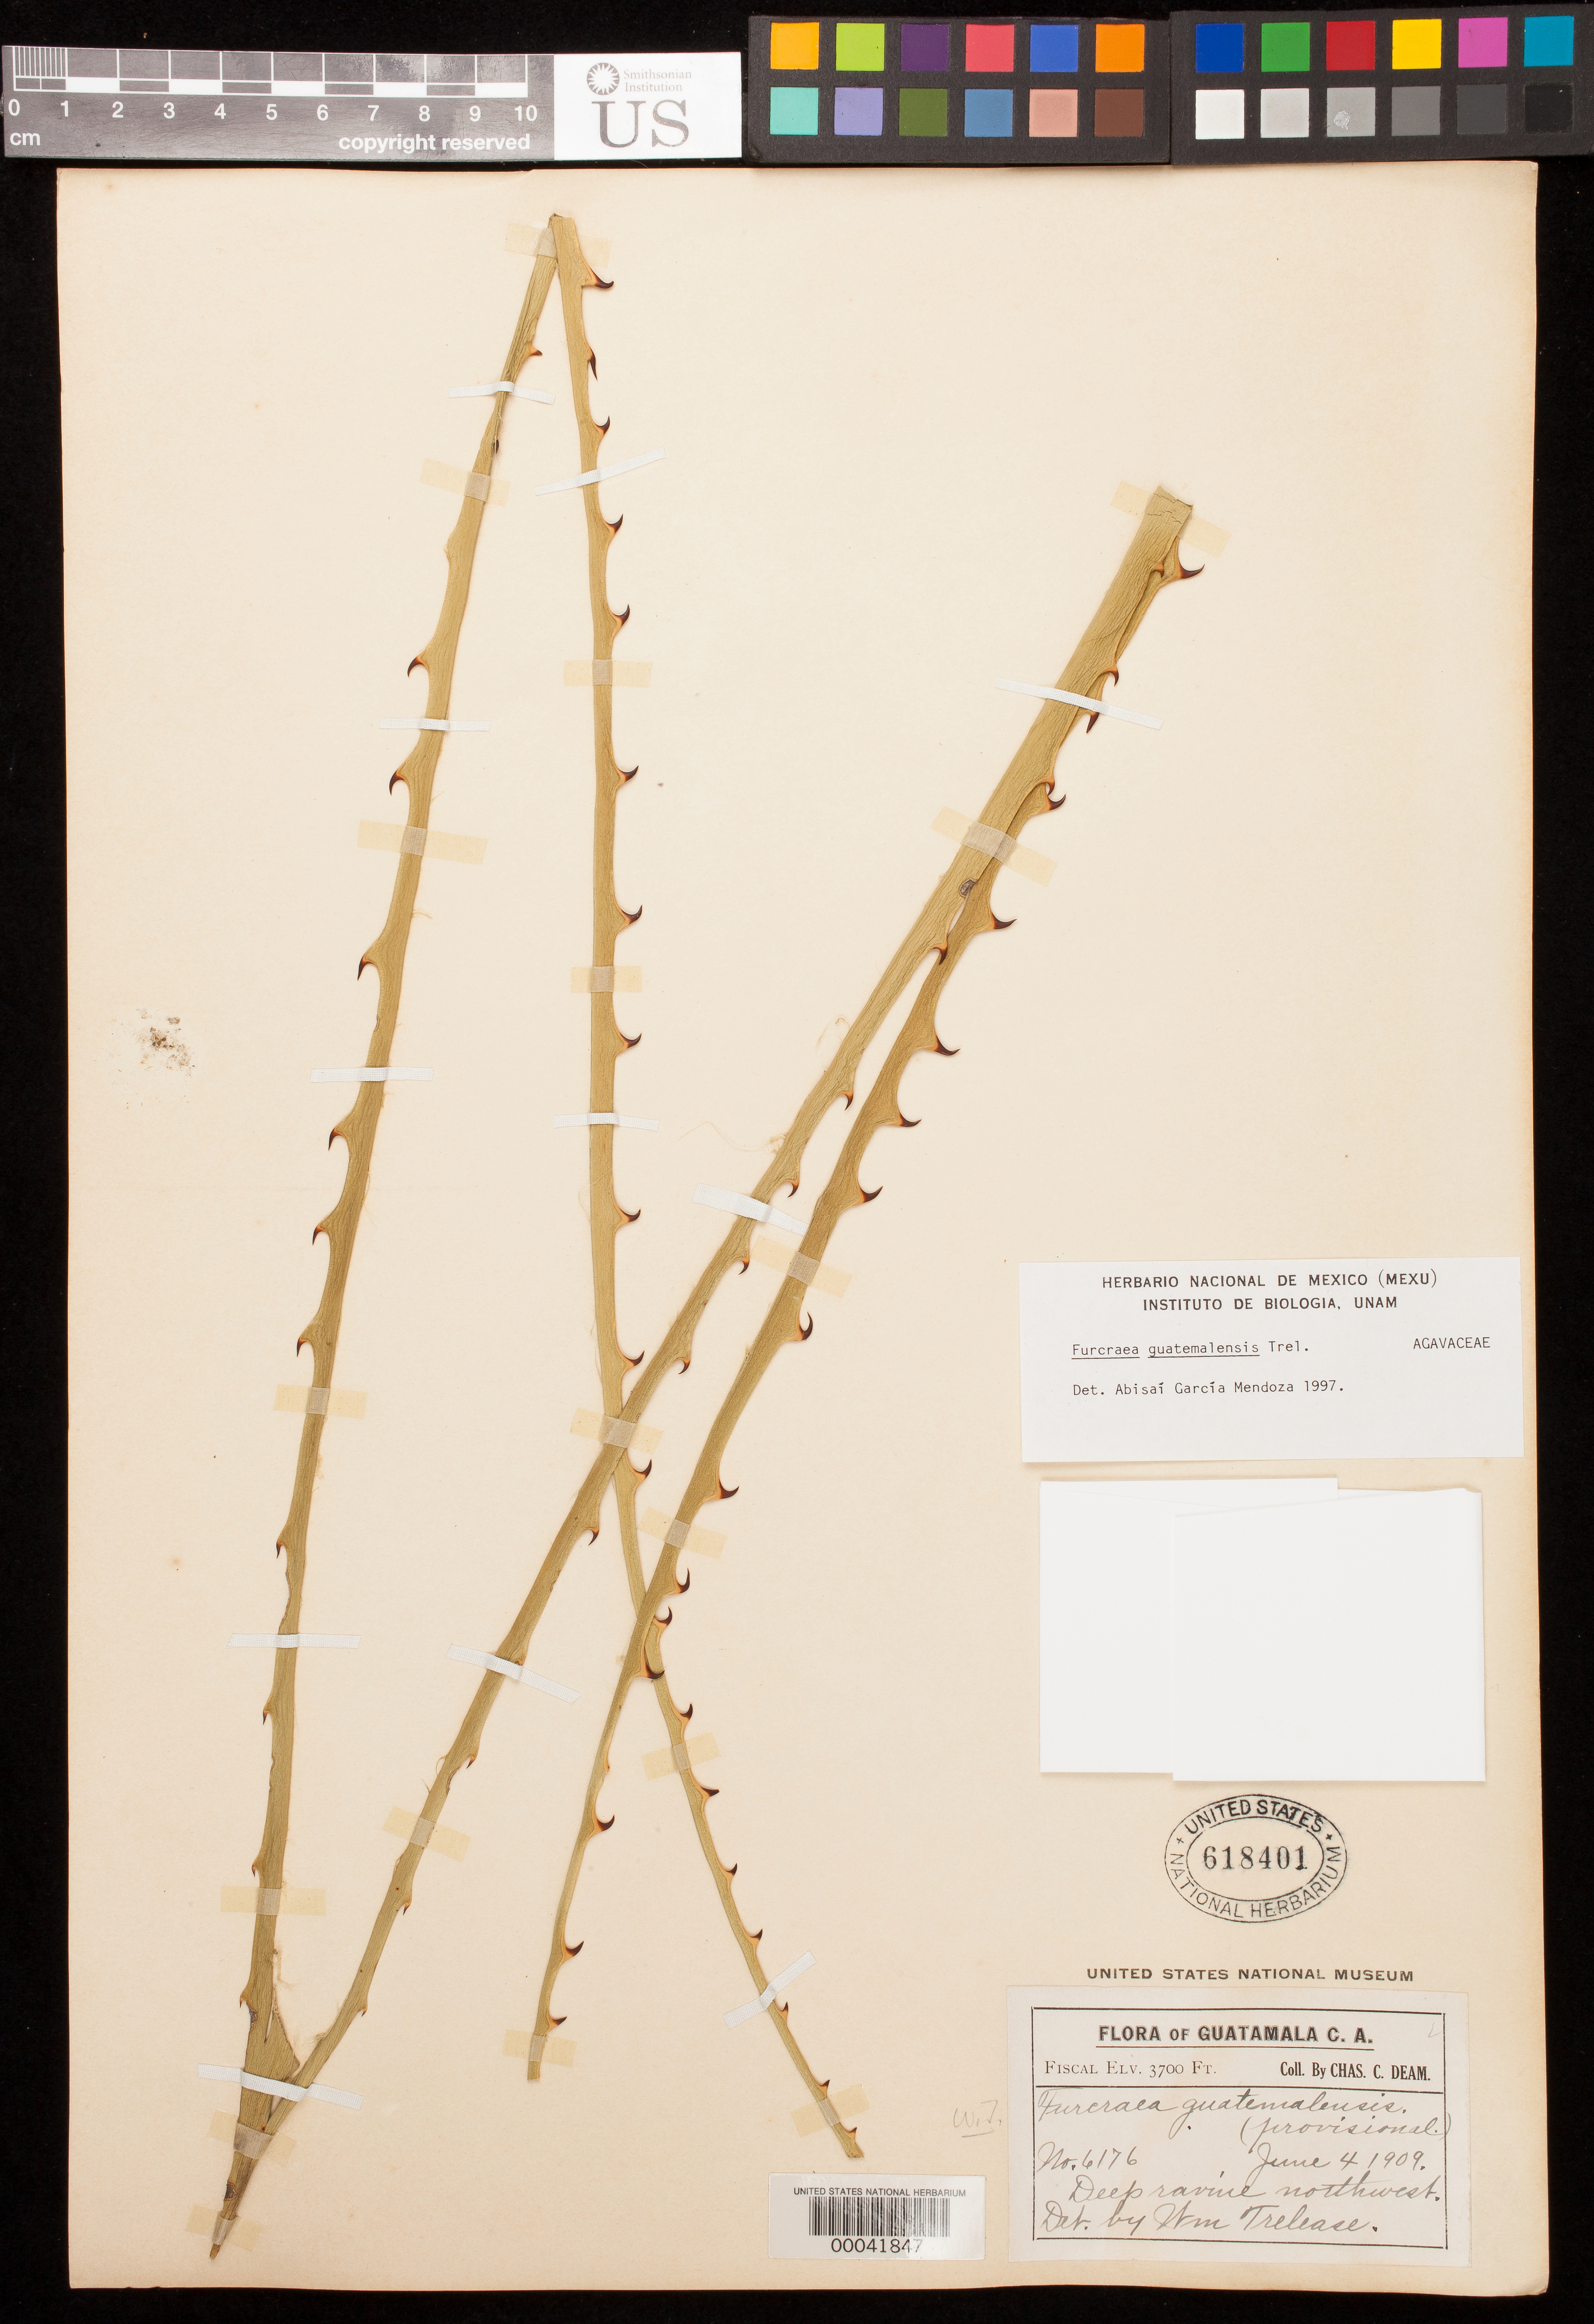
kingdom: Plantae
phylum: Tracheophyta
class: Liliopsida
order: Asparagales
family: Asparagaceae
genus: Furcraea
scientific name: Furcraea guatemalensis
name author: Trel.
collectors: C. C. Deam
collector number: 6176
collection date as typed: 04 Jun 1909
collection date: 1909-06-04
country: Guatemala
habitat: Deep ravine nw.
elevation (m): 1128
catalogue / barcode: US 618401